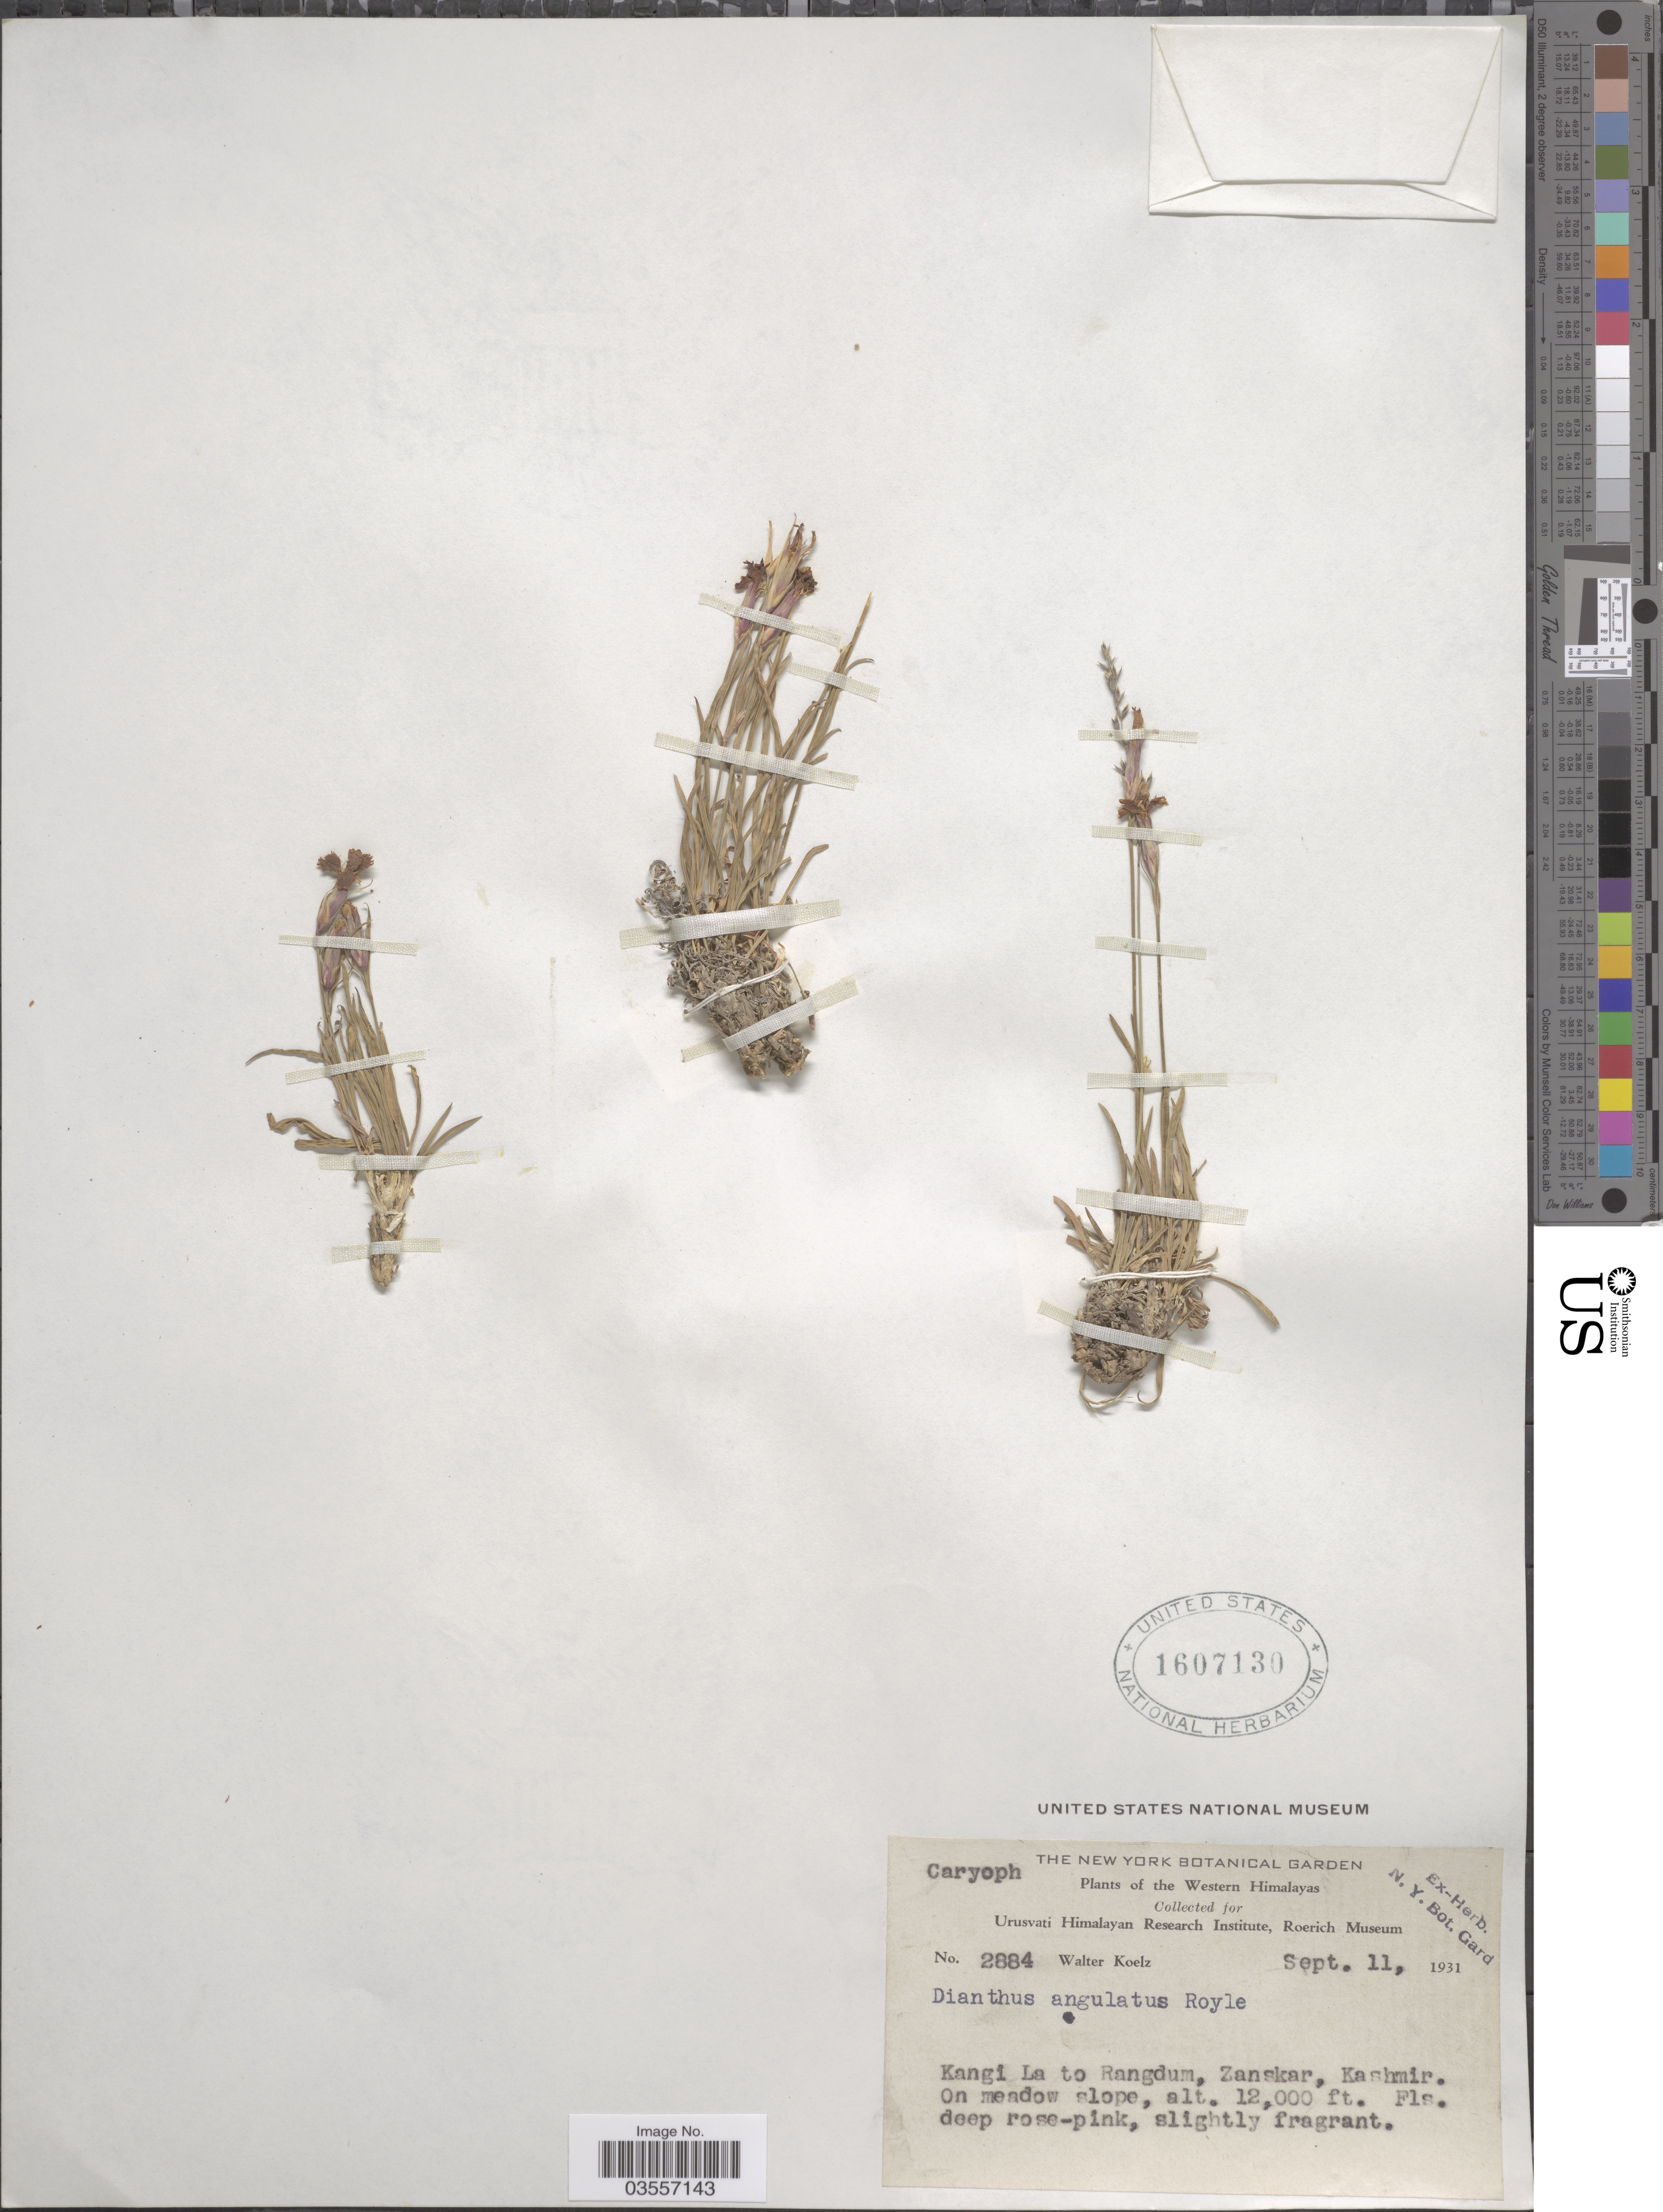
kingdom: Plantae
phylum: Tracheophyta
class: Magnoliopsida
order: Caryophyllales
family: Caryophyllaceae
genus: Dianthus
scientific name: Dianthus angulatus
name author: Royle ex Benth.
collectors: W. N. Koelz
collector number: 2884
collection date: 1931-09-11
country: India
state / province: Jammu and Kashmir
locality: Western Himalayas. Kangi La to Rangum, Zanskar, Kashmir.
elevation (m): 3658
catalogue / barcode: US 1607130